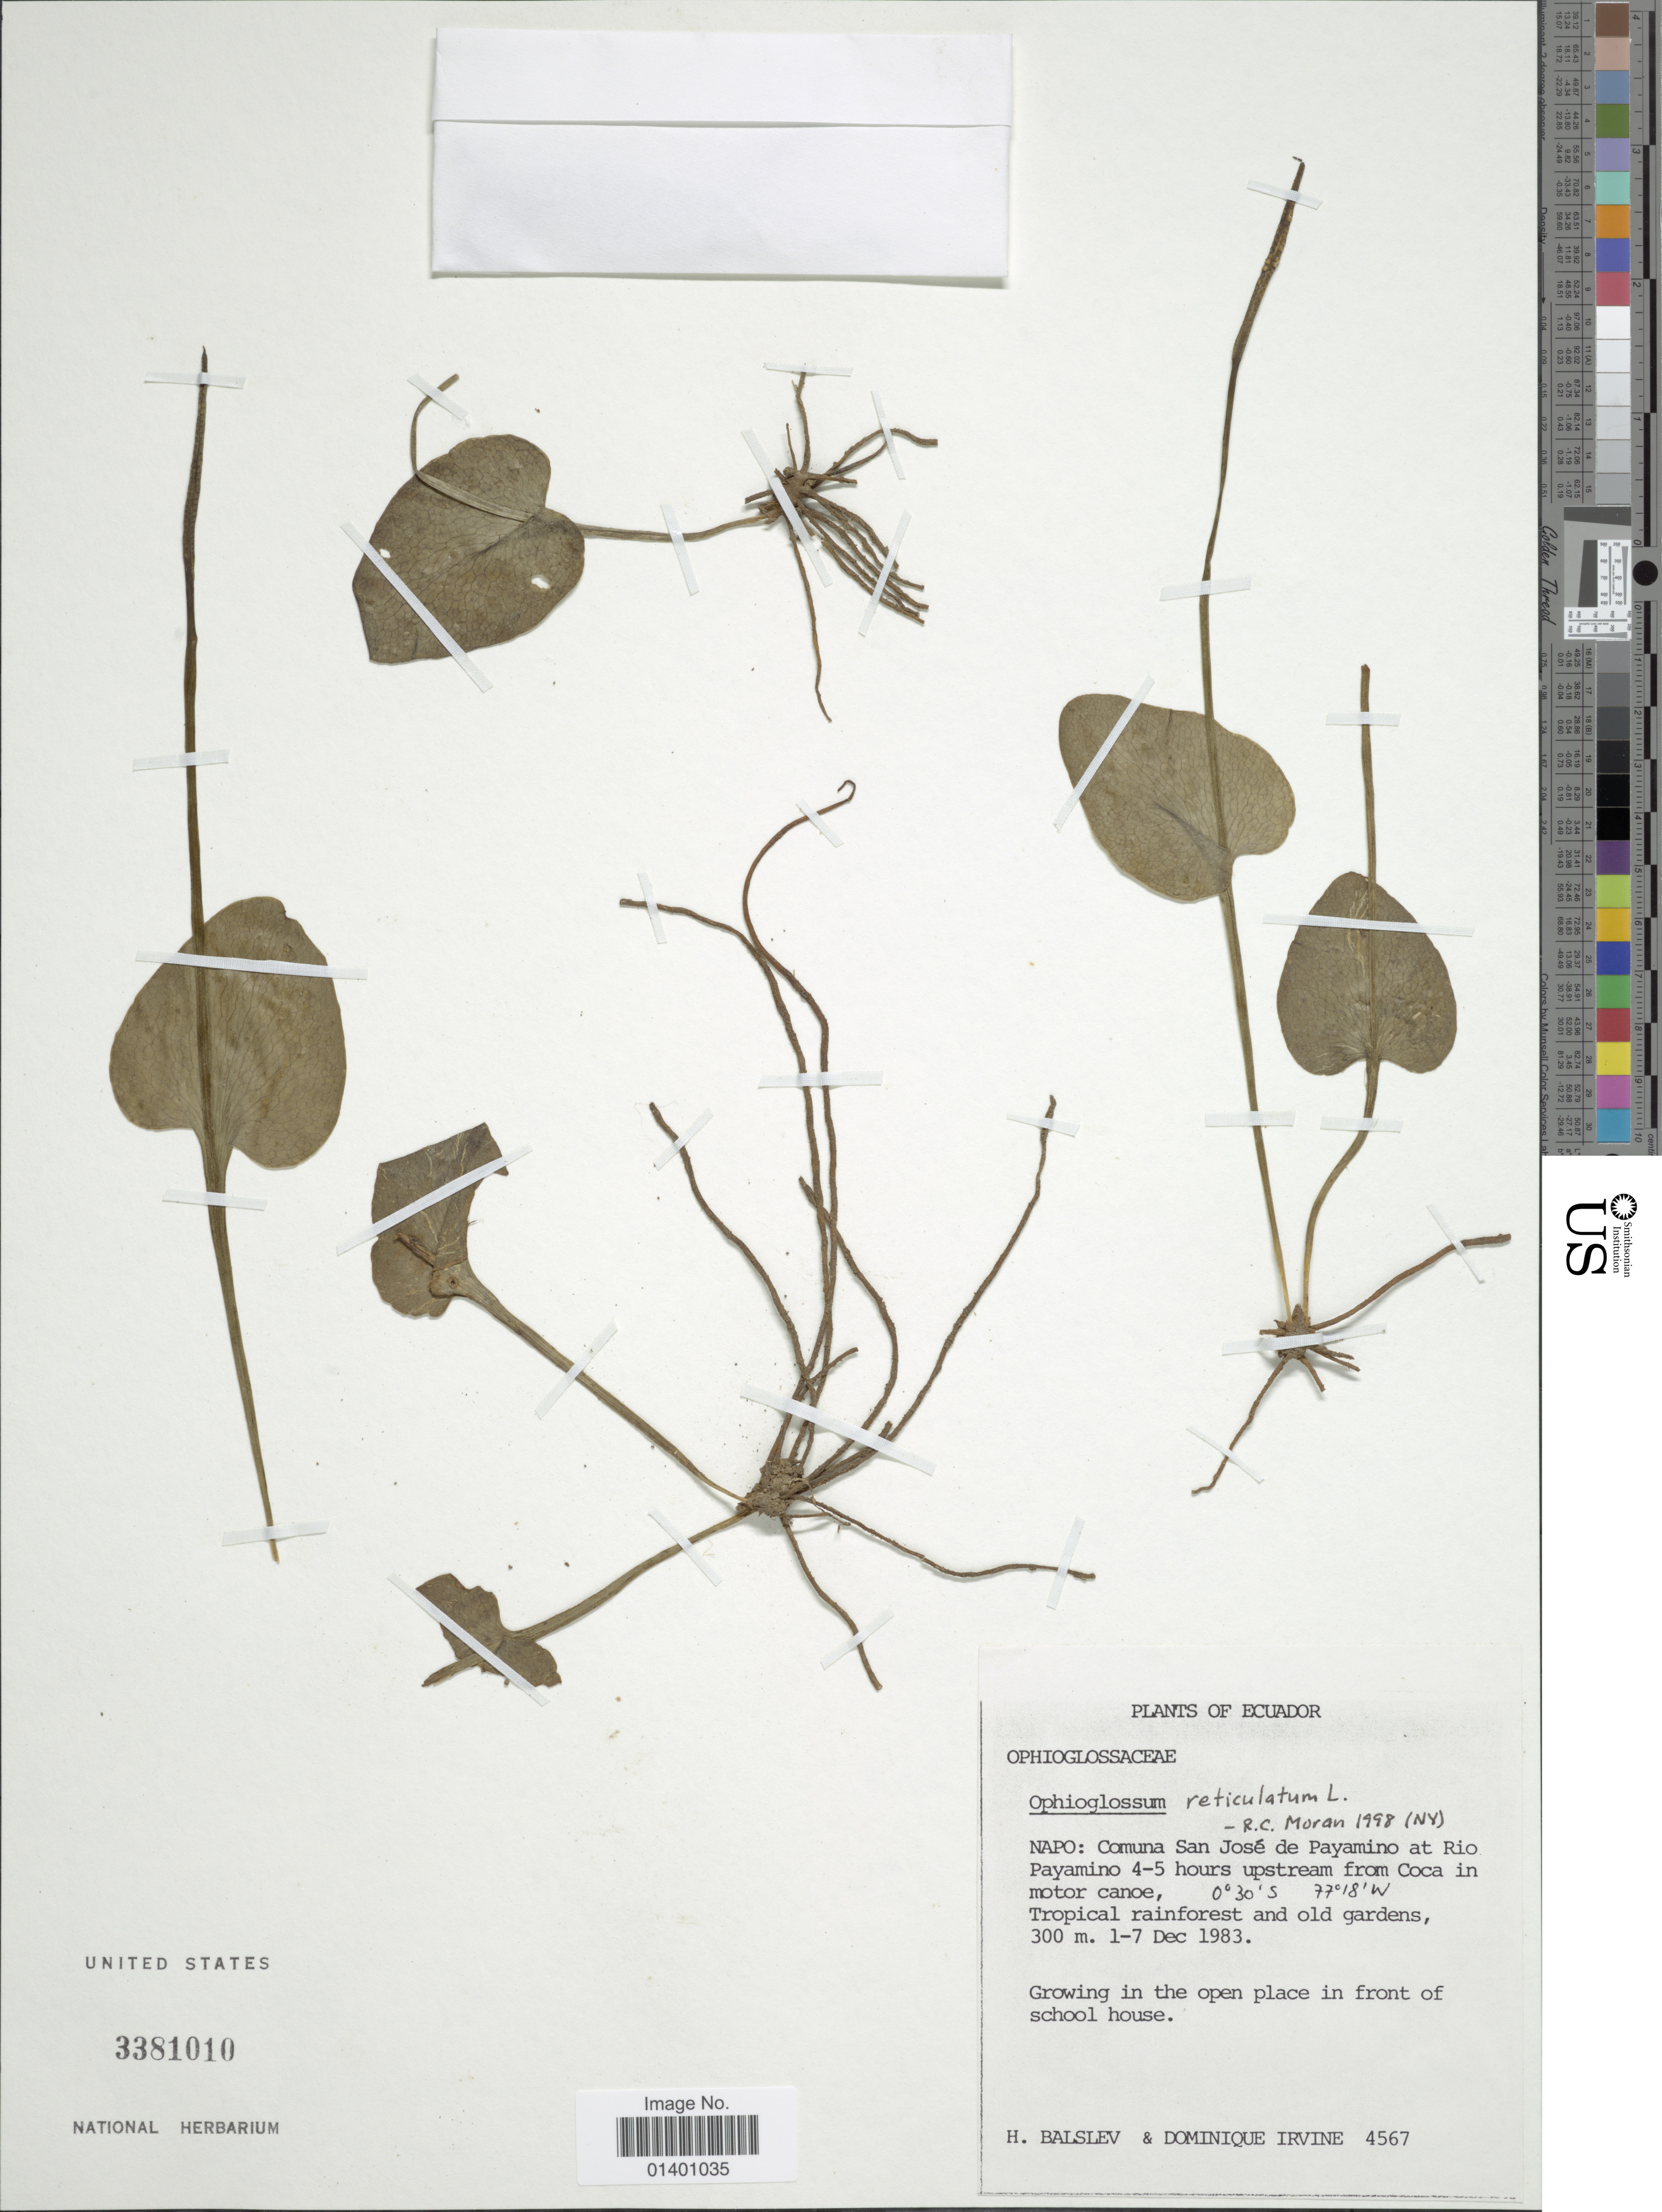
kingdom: Plantae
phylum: Tracheophyta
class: Polypodiopsida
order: Ophioglossales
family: Ophioglossaceae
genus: Ophioglossum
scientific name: Ophioglossum reticulatum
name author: L.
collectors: H. Balslev & D. Irvine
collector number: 4567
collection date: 1983-12-07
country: Ecuador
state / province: Napo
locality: Comuna San Jose de Payamino at Rio Payamino 4-5 hours upstream from Coca and motor canoe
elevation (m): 300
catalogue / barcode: US 3381010